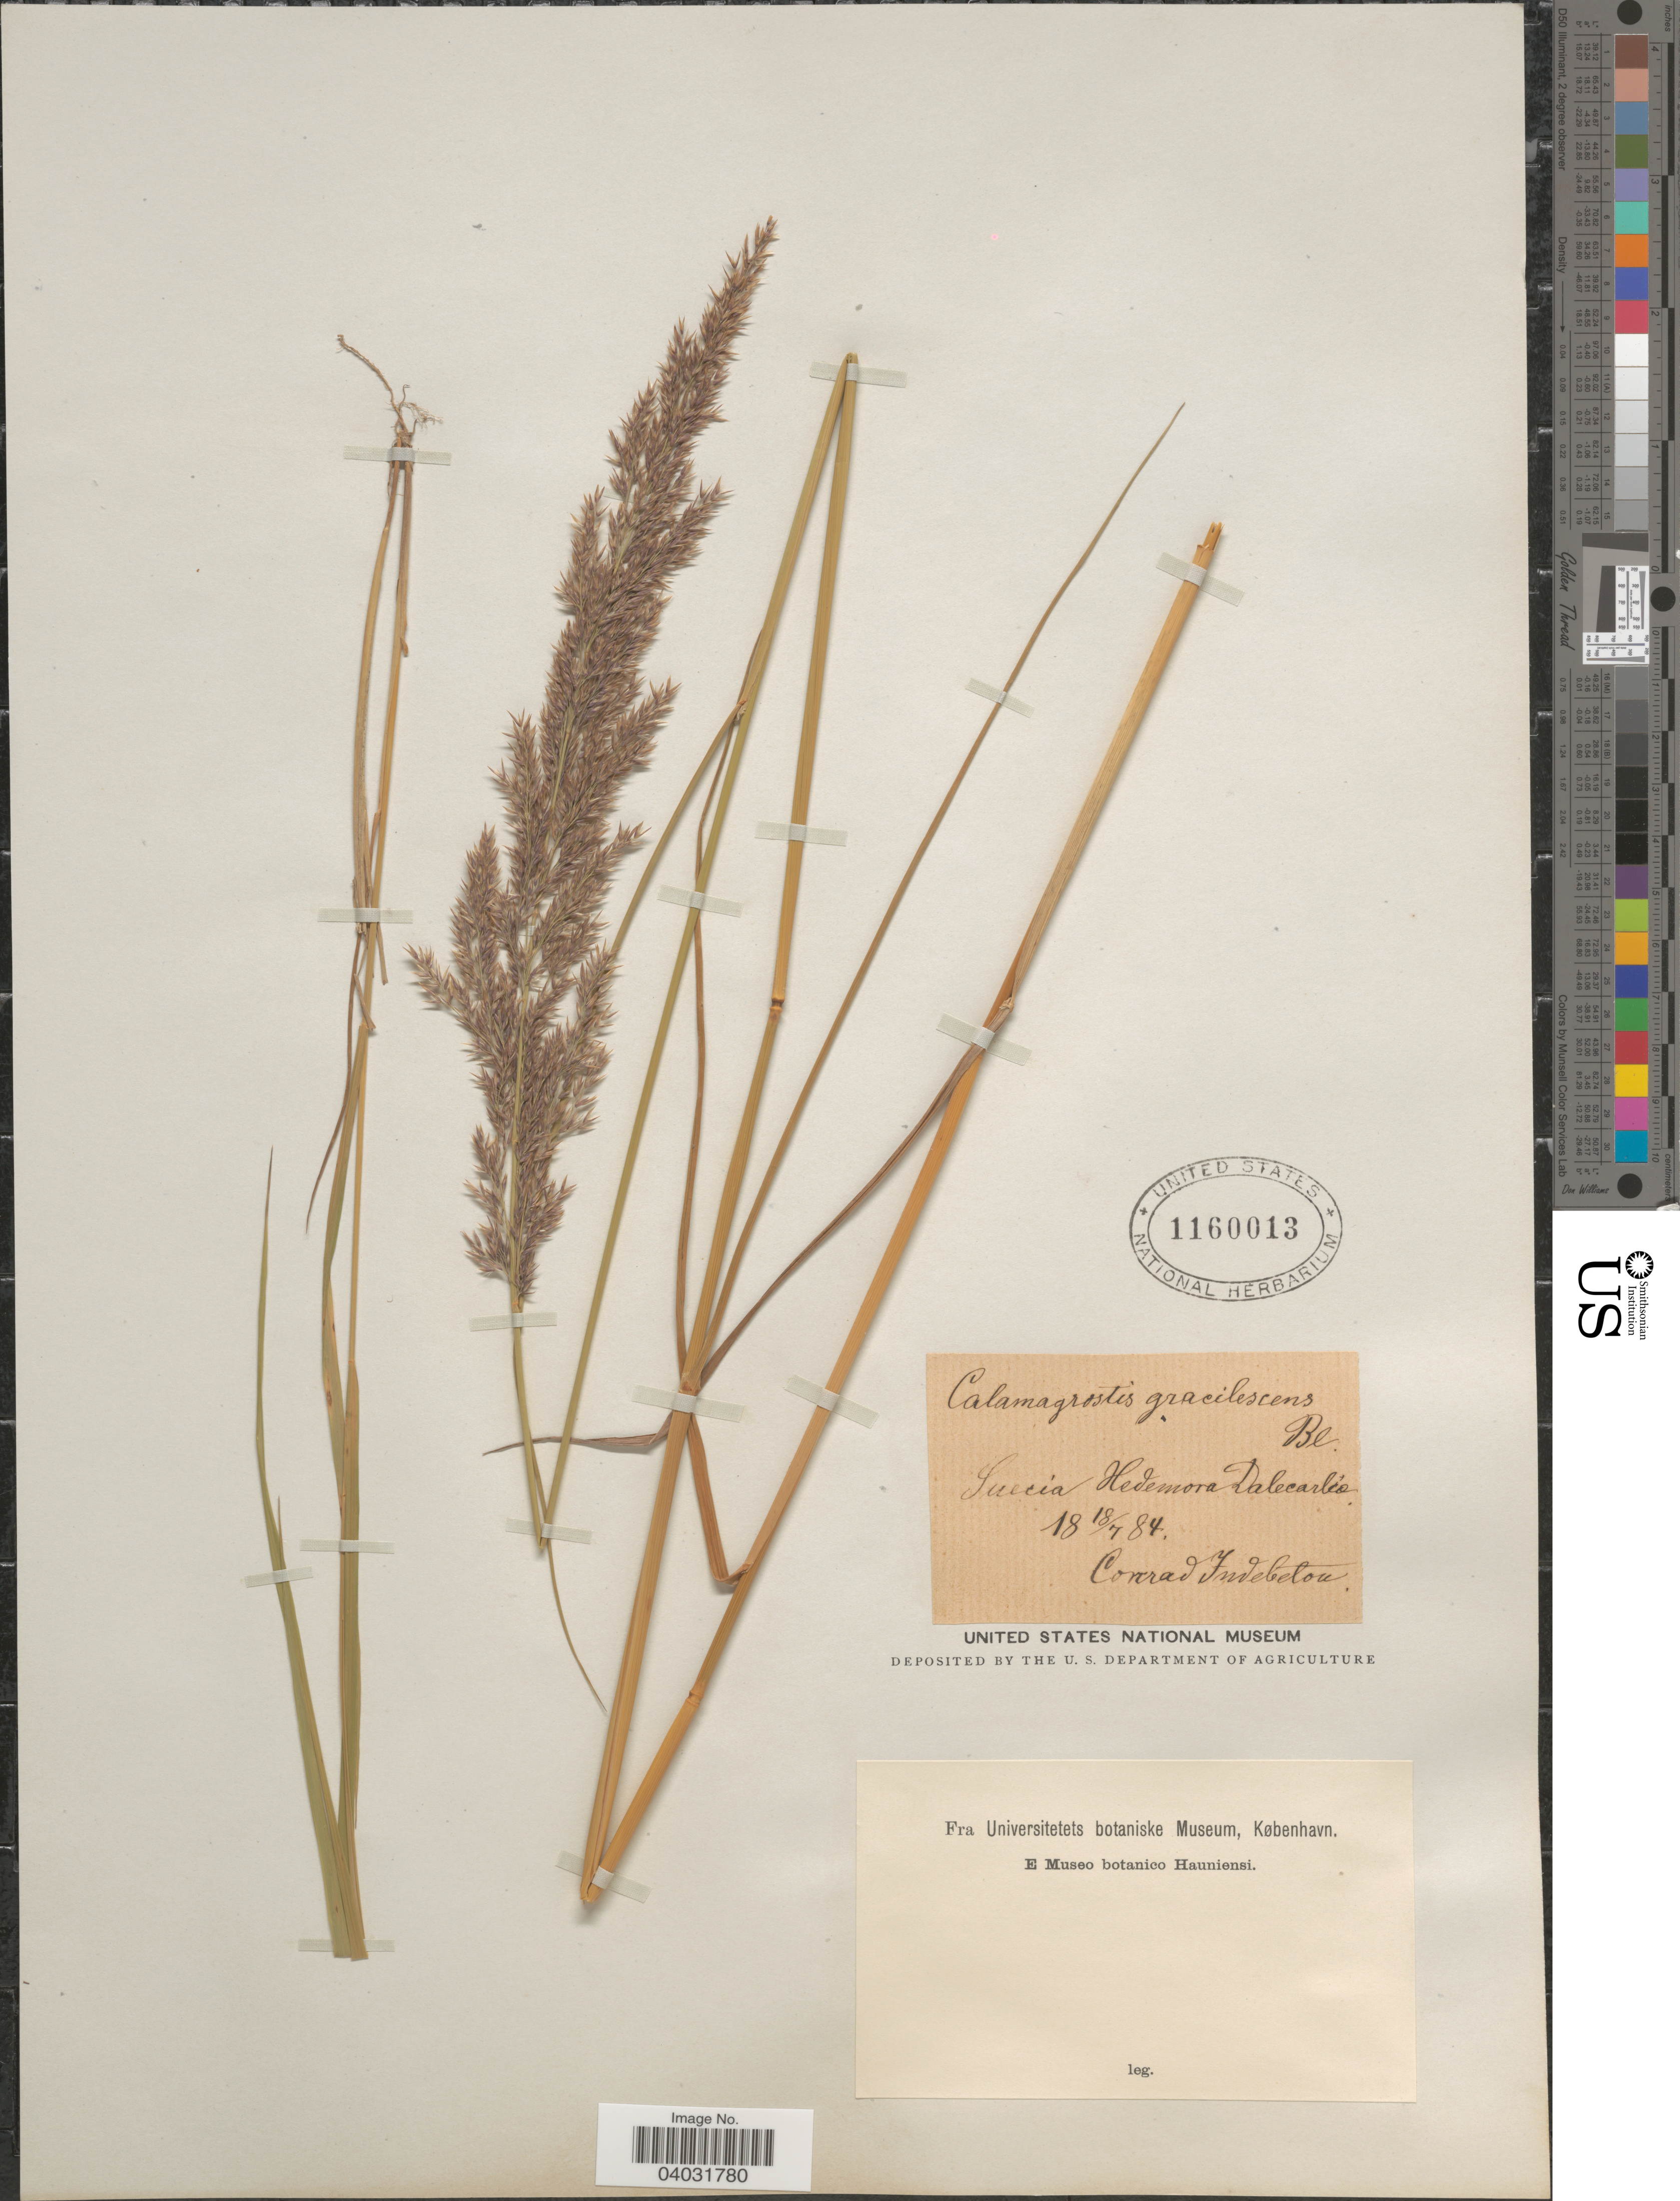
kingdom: Plantae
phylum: Tracheophyta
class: Liliopsida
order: Poales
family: Poaceae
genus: Calamagrostis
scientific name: Calamagrostis x gracilescens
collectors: C. Indebetou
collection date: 1884-07-18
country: Sweden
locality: Suecia Hedemora Dalecarliæ.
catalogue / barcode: US 1160013